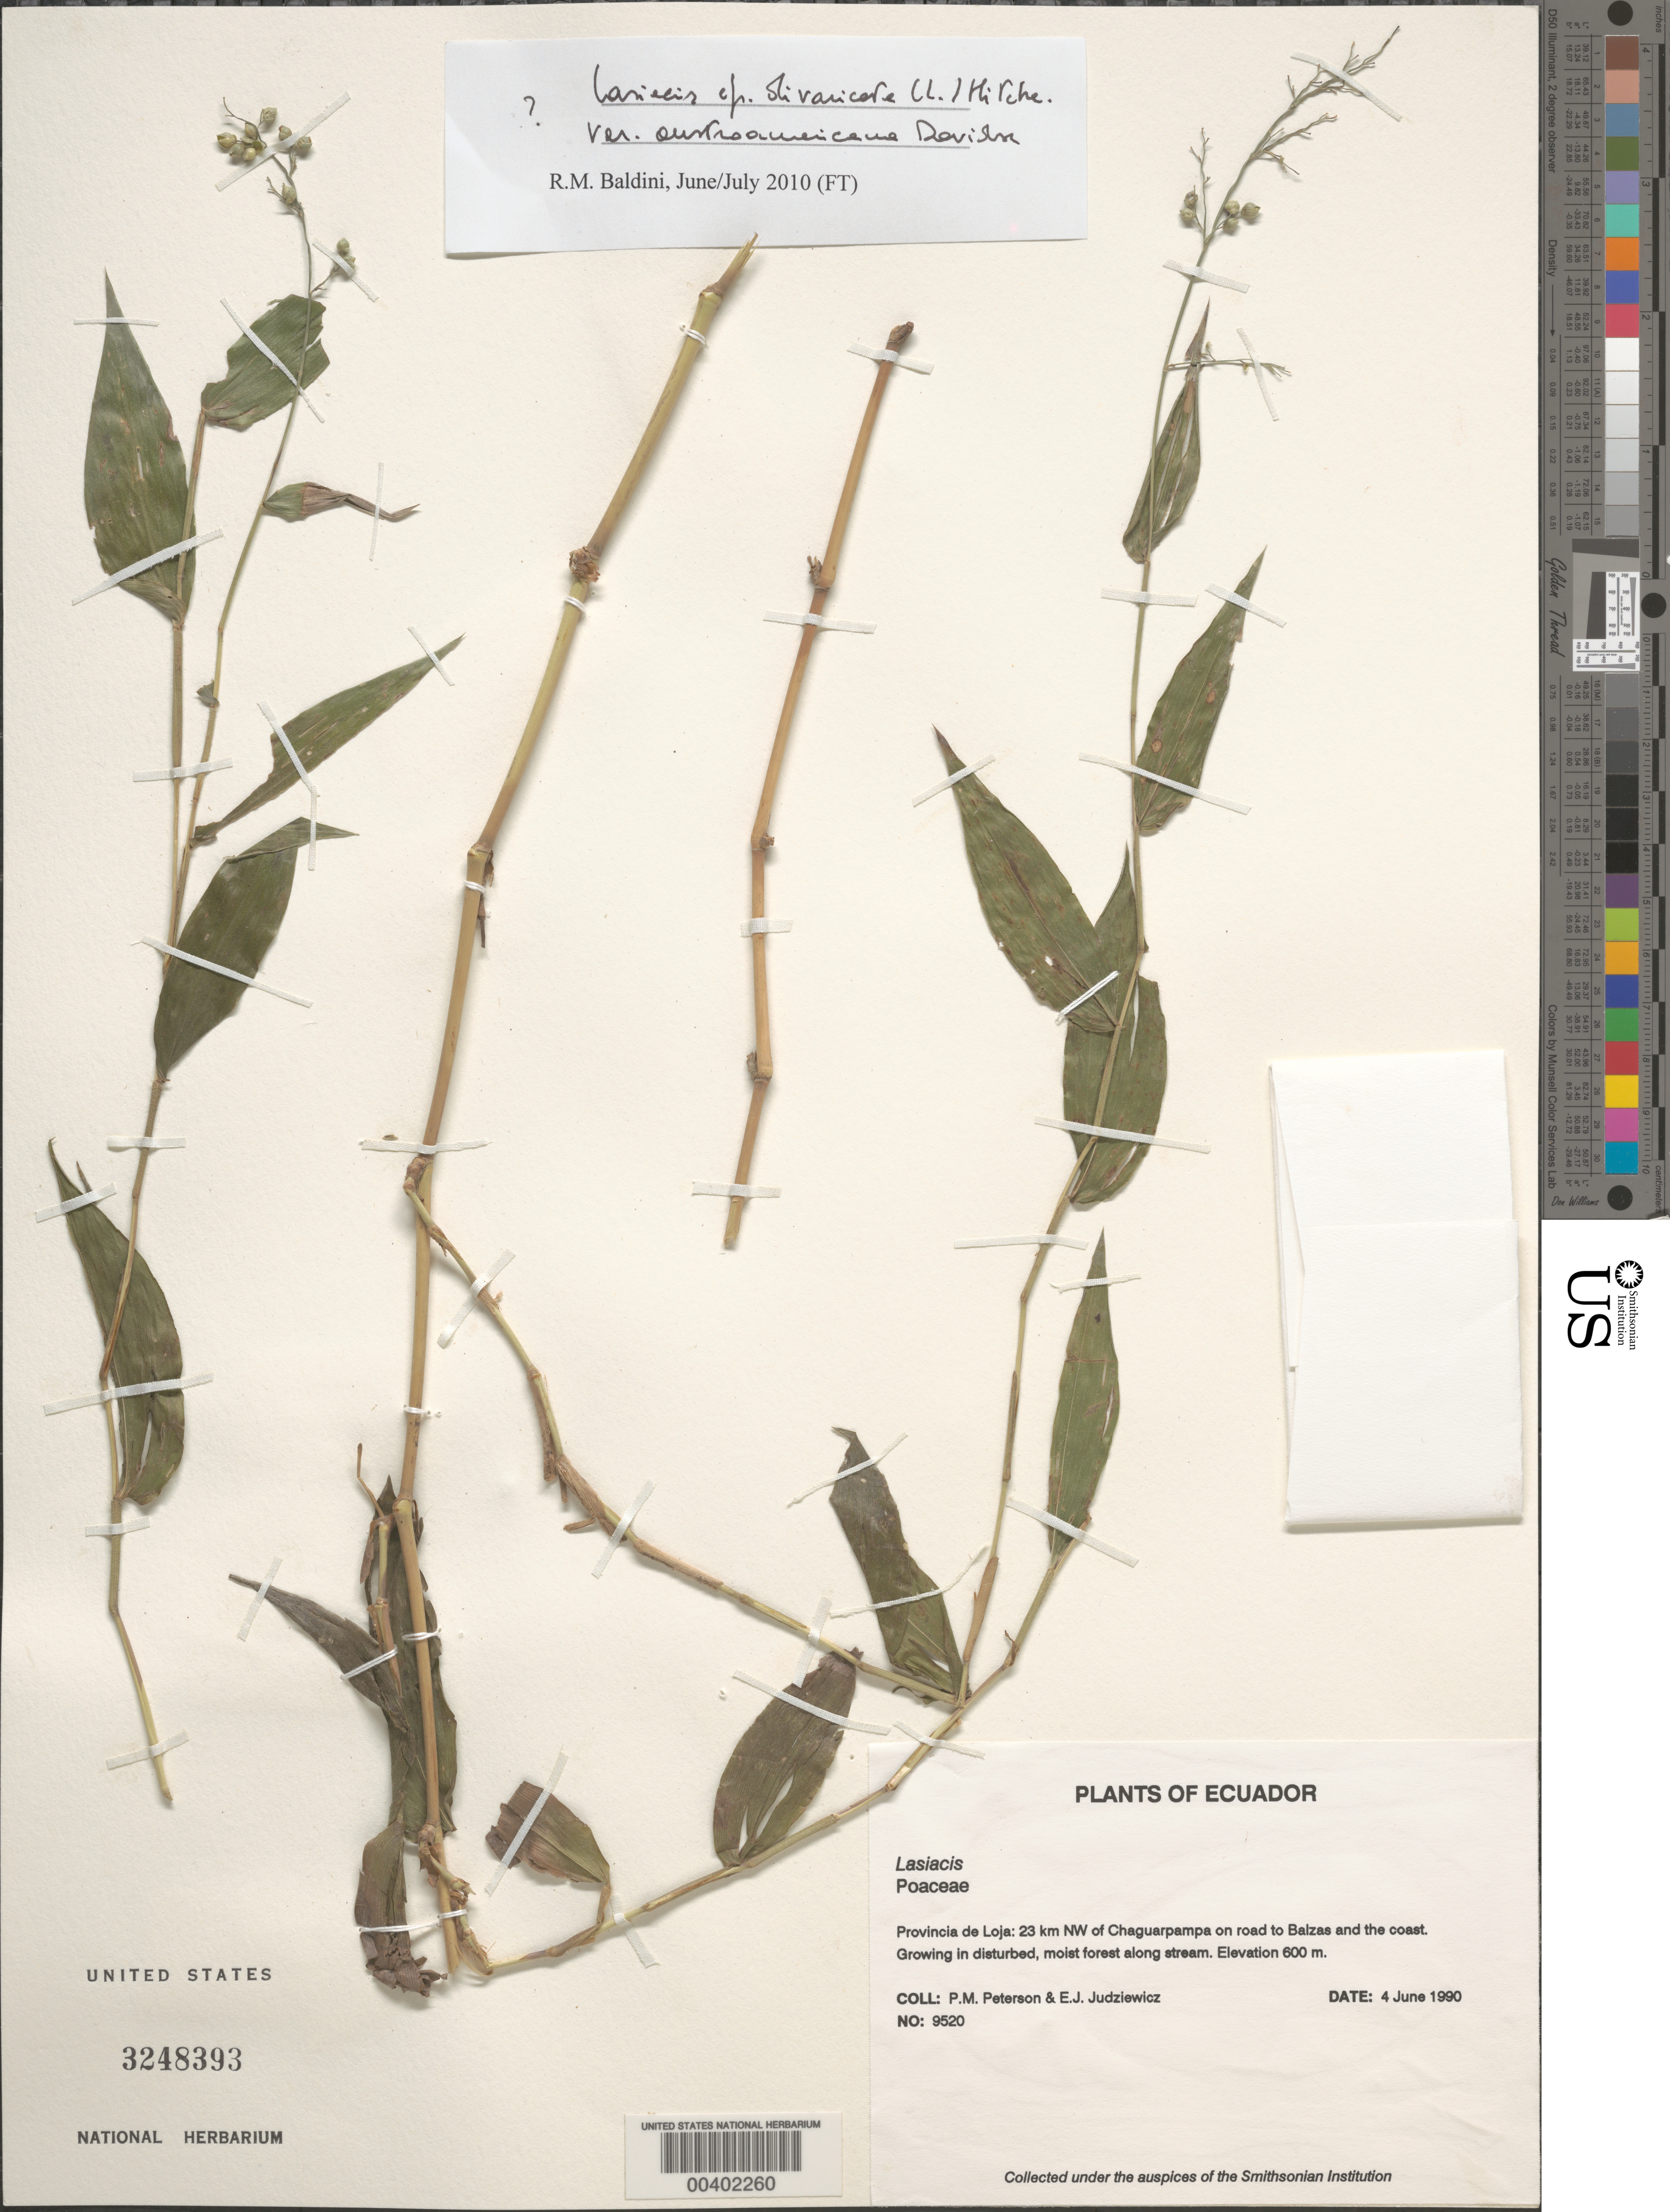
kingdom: Plantae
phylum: Tracheophyta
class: Liliopsida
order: Poales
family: Poaceae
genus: Lasiacis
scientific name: Lasiacis sp.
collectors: P. M. Peterson & E. J. Judziewicz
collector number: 09520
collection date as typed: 04 Jun 1990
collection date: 1990-06-04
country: Ecuador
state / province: Loja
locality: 23 km NW of Chaguarpampa on road to Balzas and the coast.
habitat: Growing in disturbed, moist forest along stream.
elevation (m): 600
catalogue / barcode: US 3248393